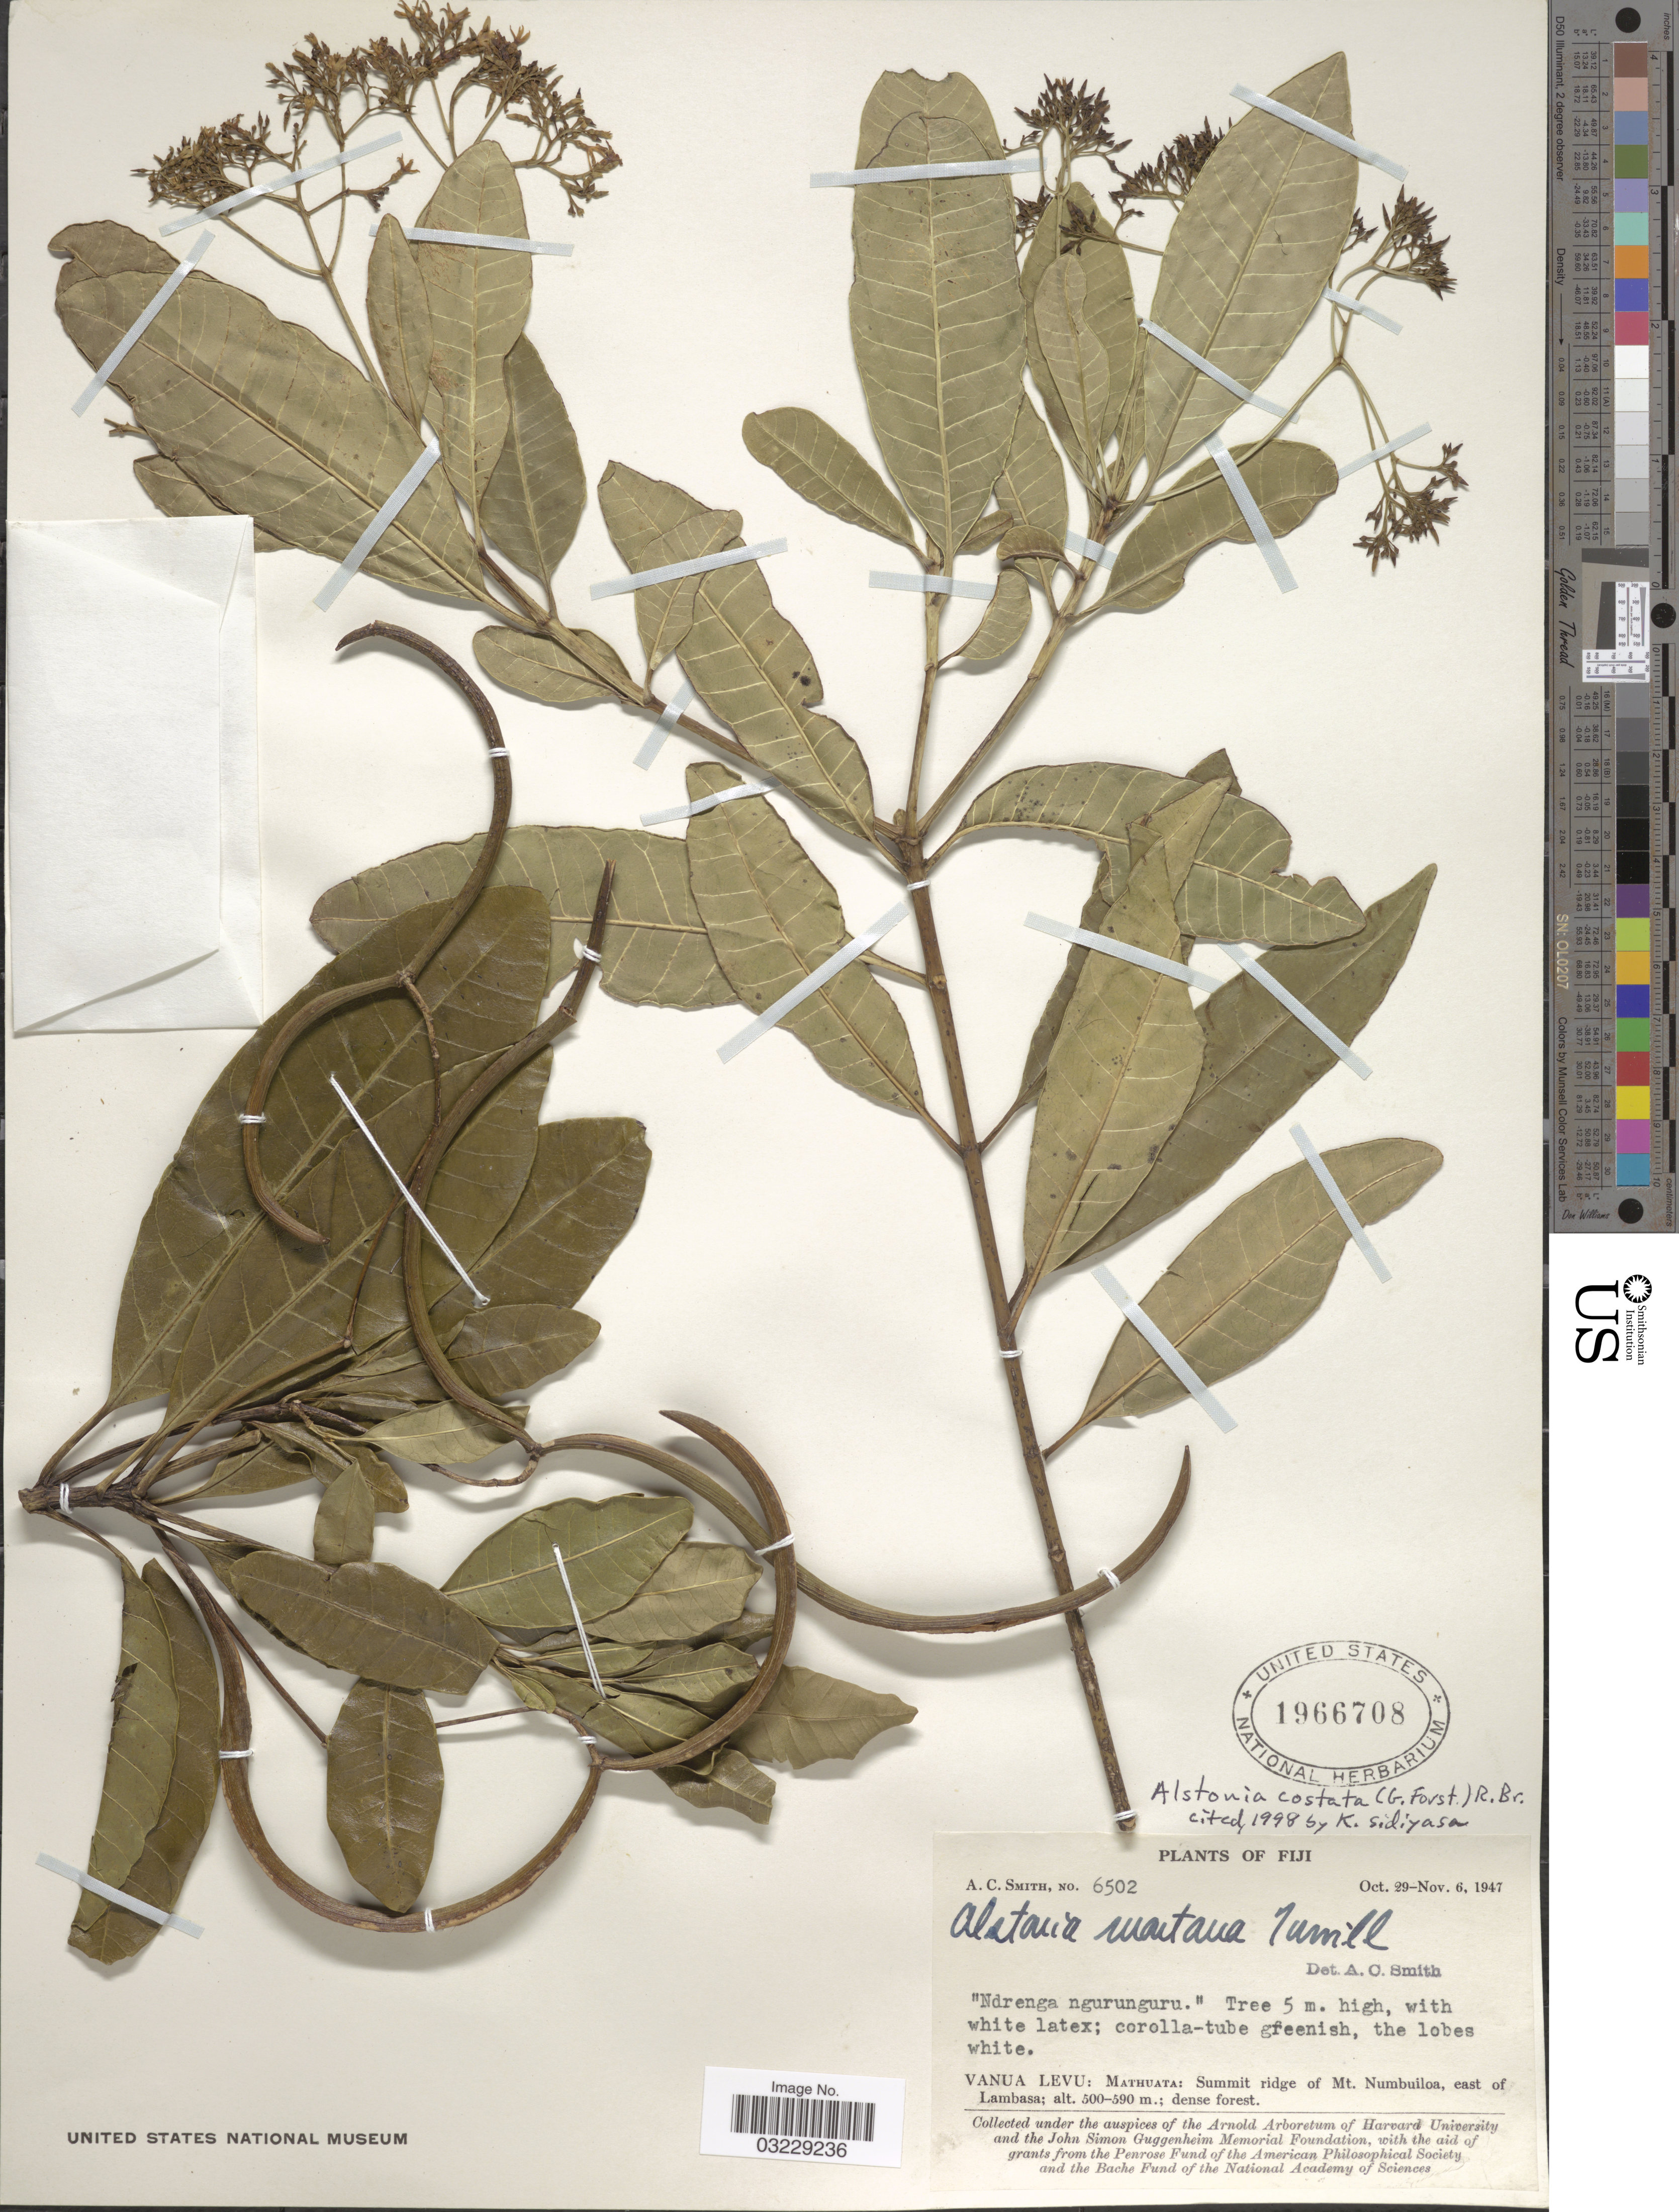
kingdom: Plantae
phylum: Tracheophyta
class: Magnoliopsida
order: Gentianales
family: Apocynaceae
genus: Alstonia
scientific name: Alstonia sp.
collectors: A. C. Smith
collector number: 6502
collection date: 1947-10-29/1947-11-06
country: Fiji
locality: Vanua Levu: Mathuata: Summit ridge of Mt. Numbuiloa, east of Lambasa.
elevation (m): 500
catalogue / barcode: US 1966708